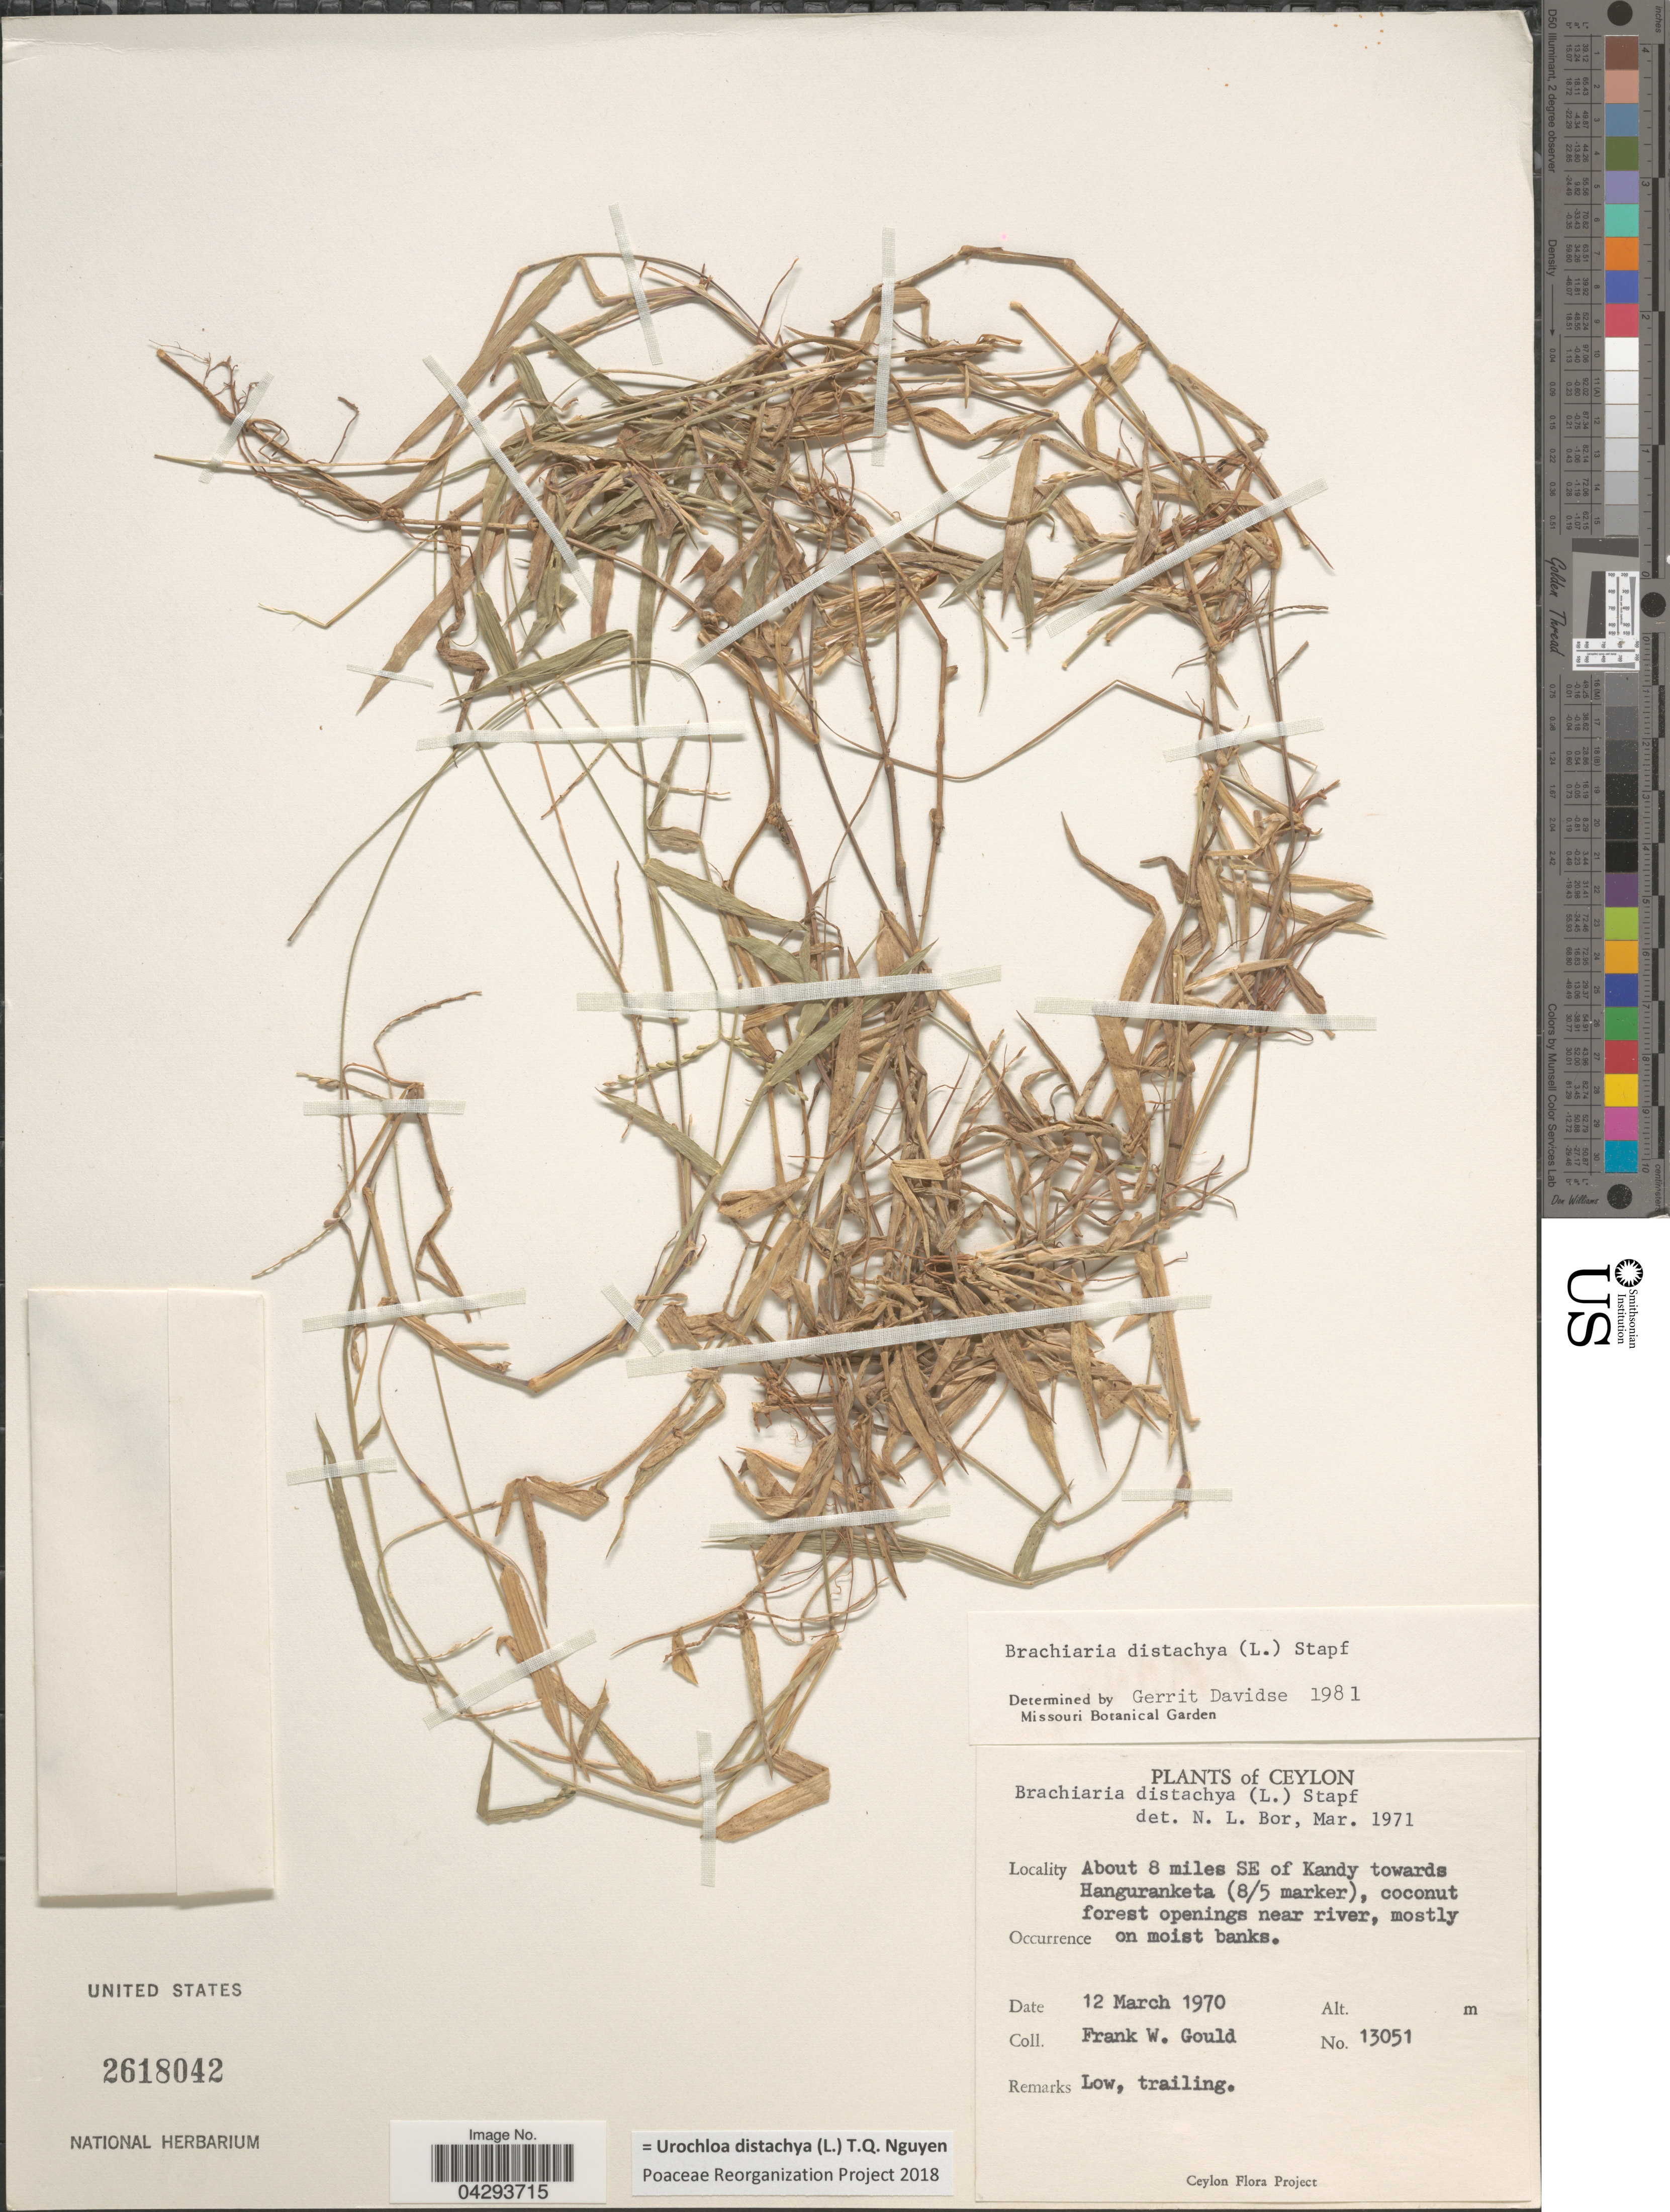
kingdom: Plantae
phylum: Tracheophyta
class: Liliopsida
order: Poales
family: Poaceae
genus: Urochloa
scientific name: Urochloa distachya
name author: (L.) T.Q. Nguyen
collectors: F. W. Gould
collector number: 13051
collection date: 1970-03-12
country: Sri Lanka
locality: Ceylon. About 8 miles SE of Kandy towards Hanguranketa (8/5 marker), coconut forest openings near river, mostly on moist banks.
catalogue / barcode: US 2618042